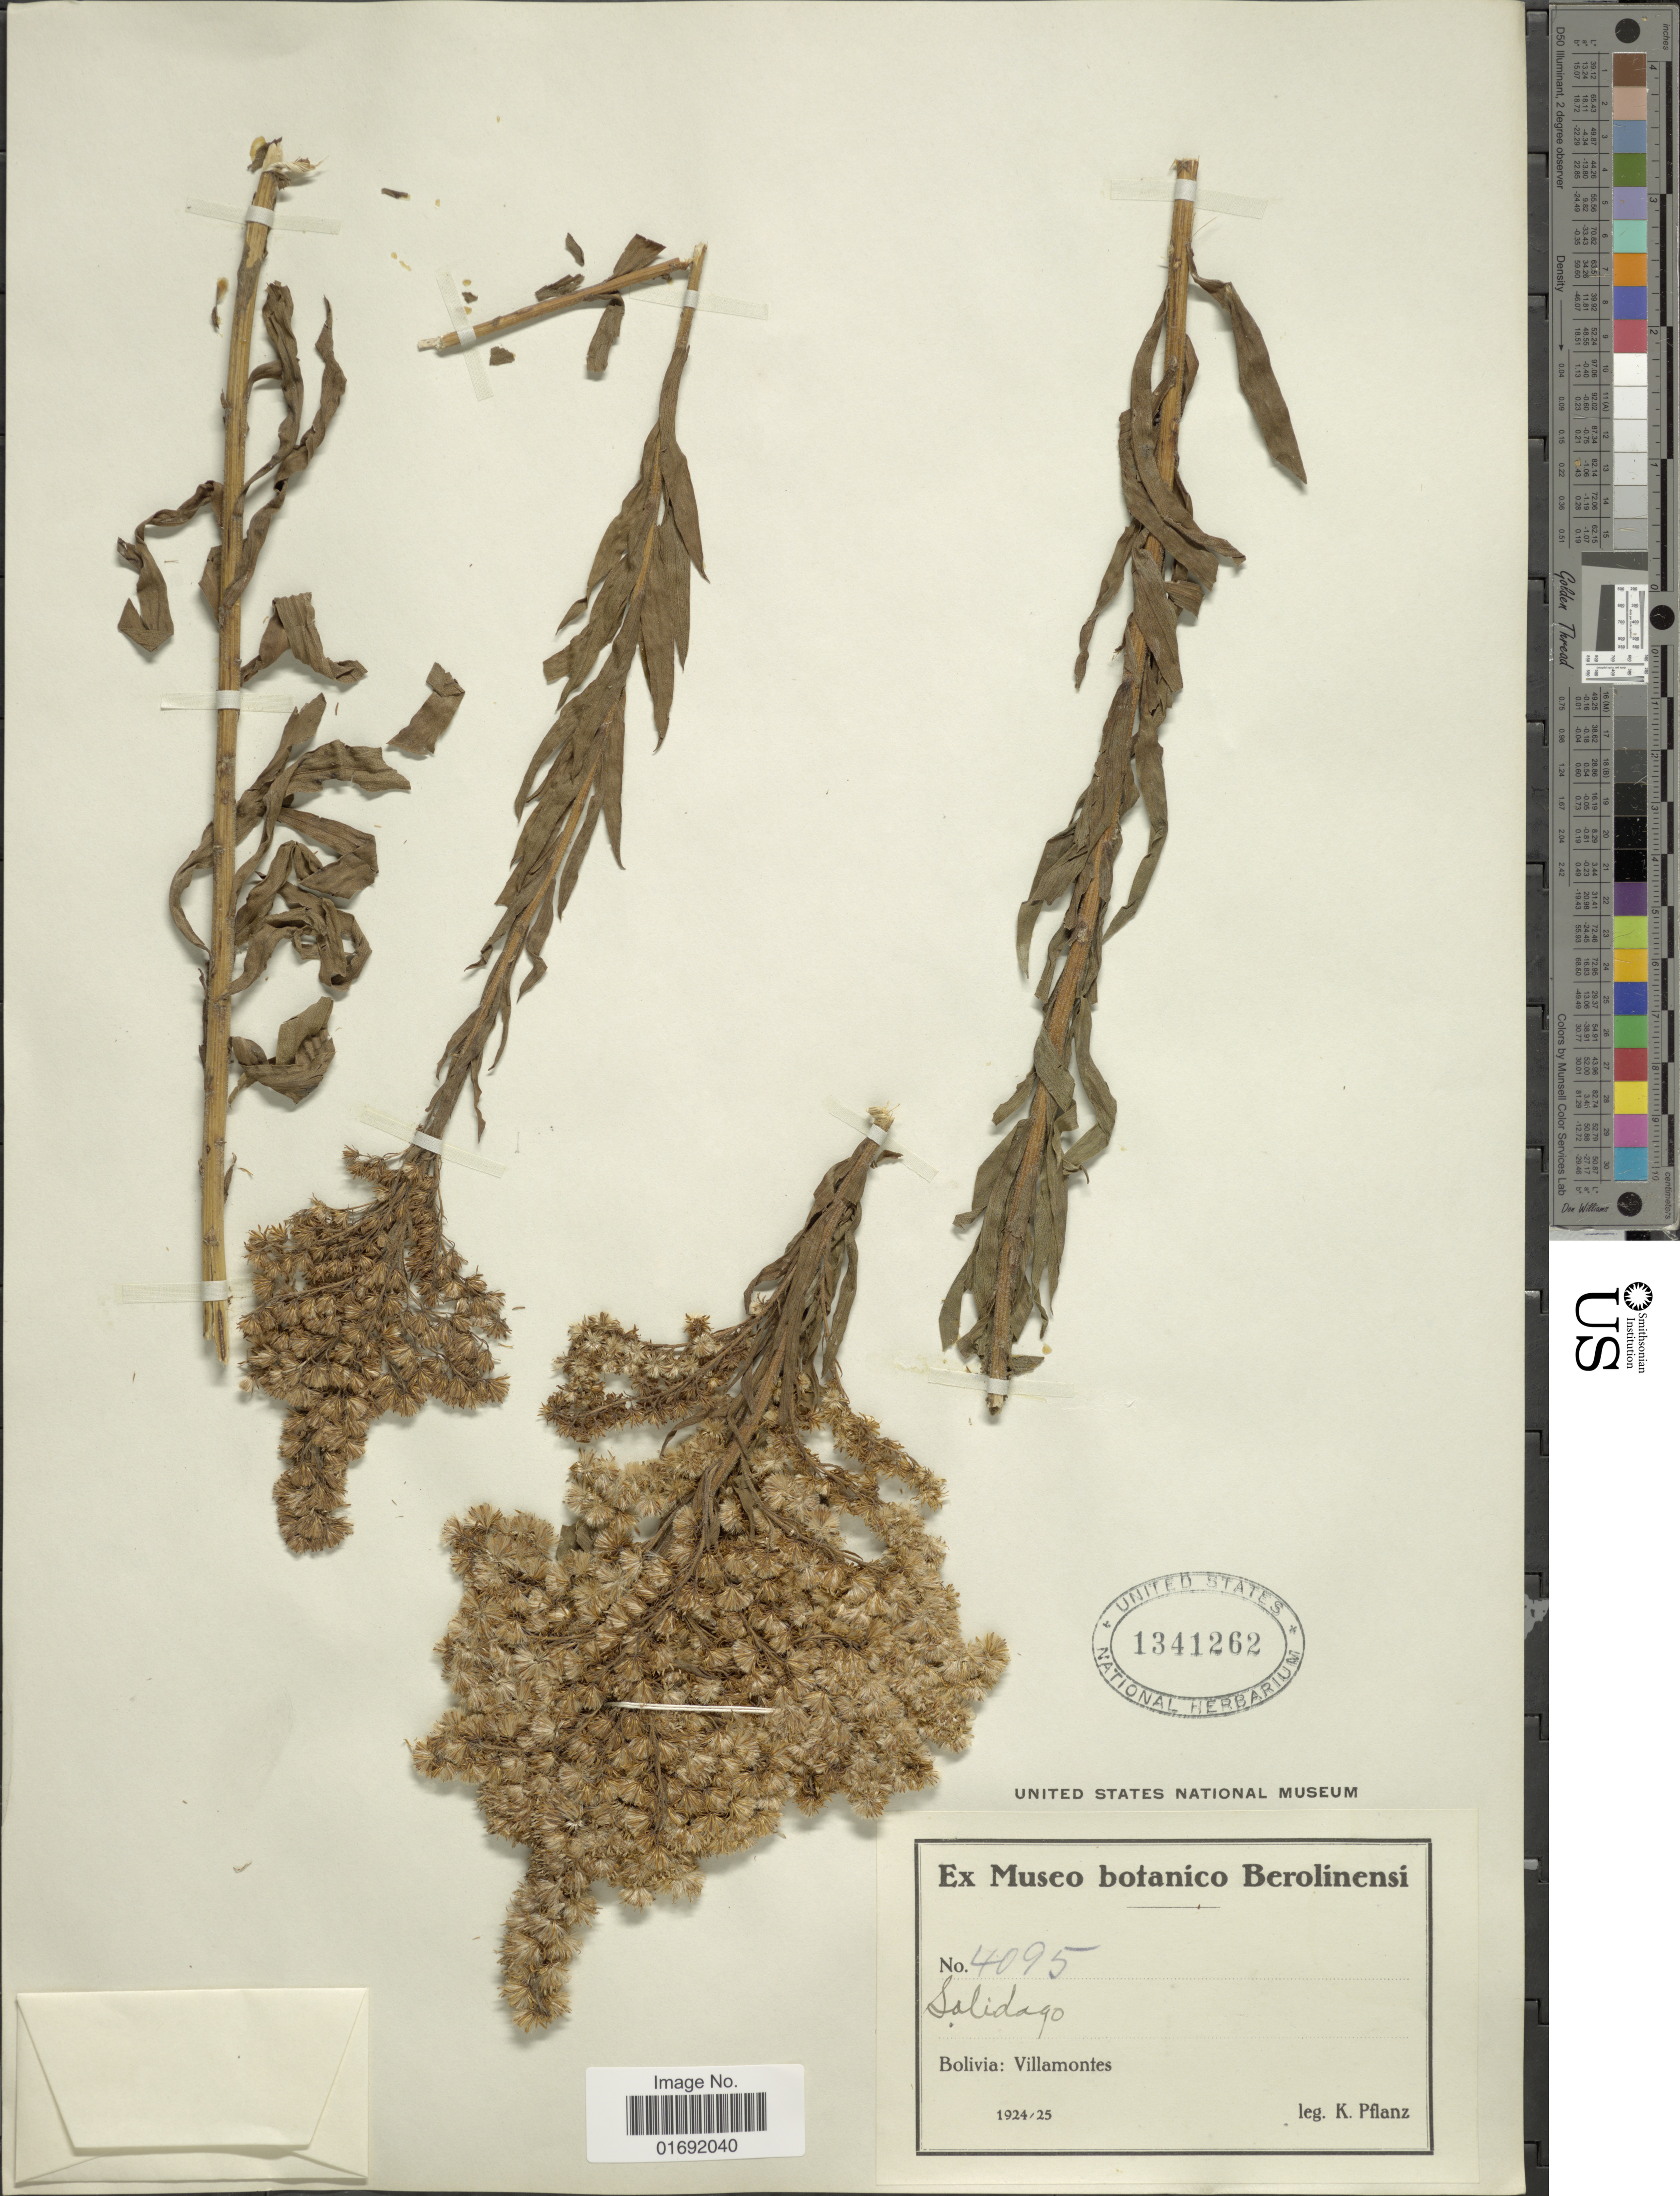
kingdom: Plantae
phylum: Tracheophyta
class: Magnoliopsida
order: Asterales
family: Asteraceae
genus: Solidago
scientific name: Solidago sp.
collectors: K. Pflanz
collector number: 4095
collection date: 1924/1925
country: Bolivia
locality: Villamontes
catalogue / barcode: US 1341262